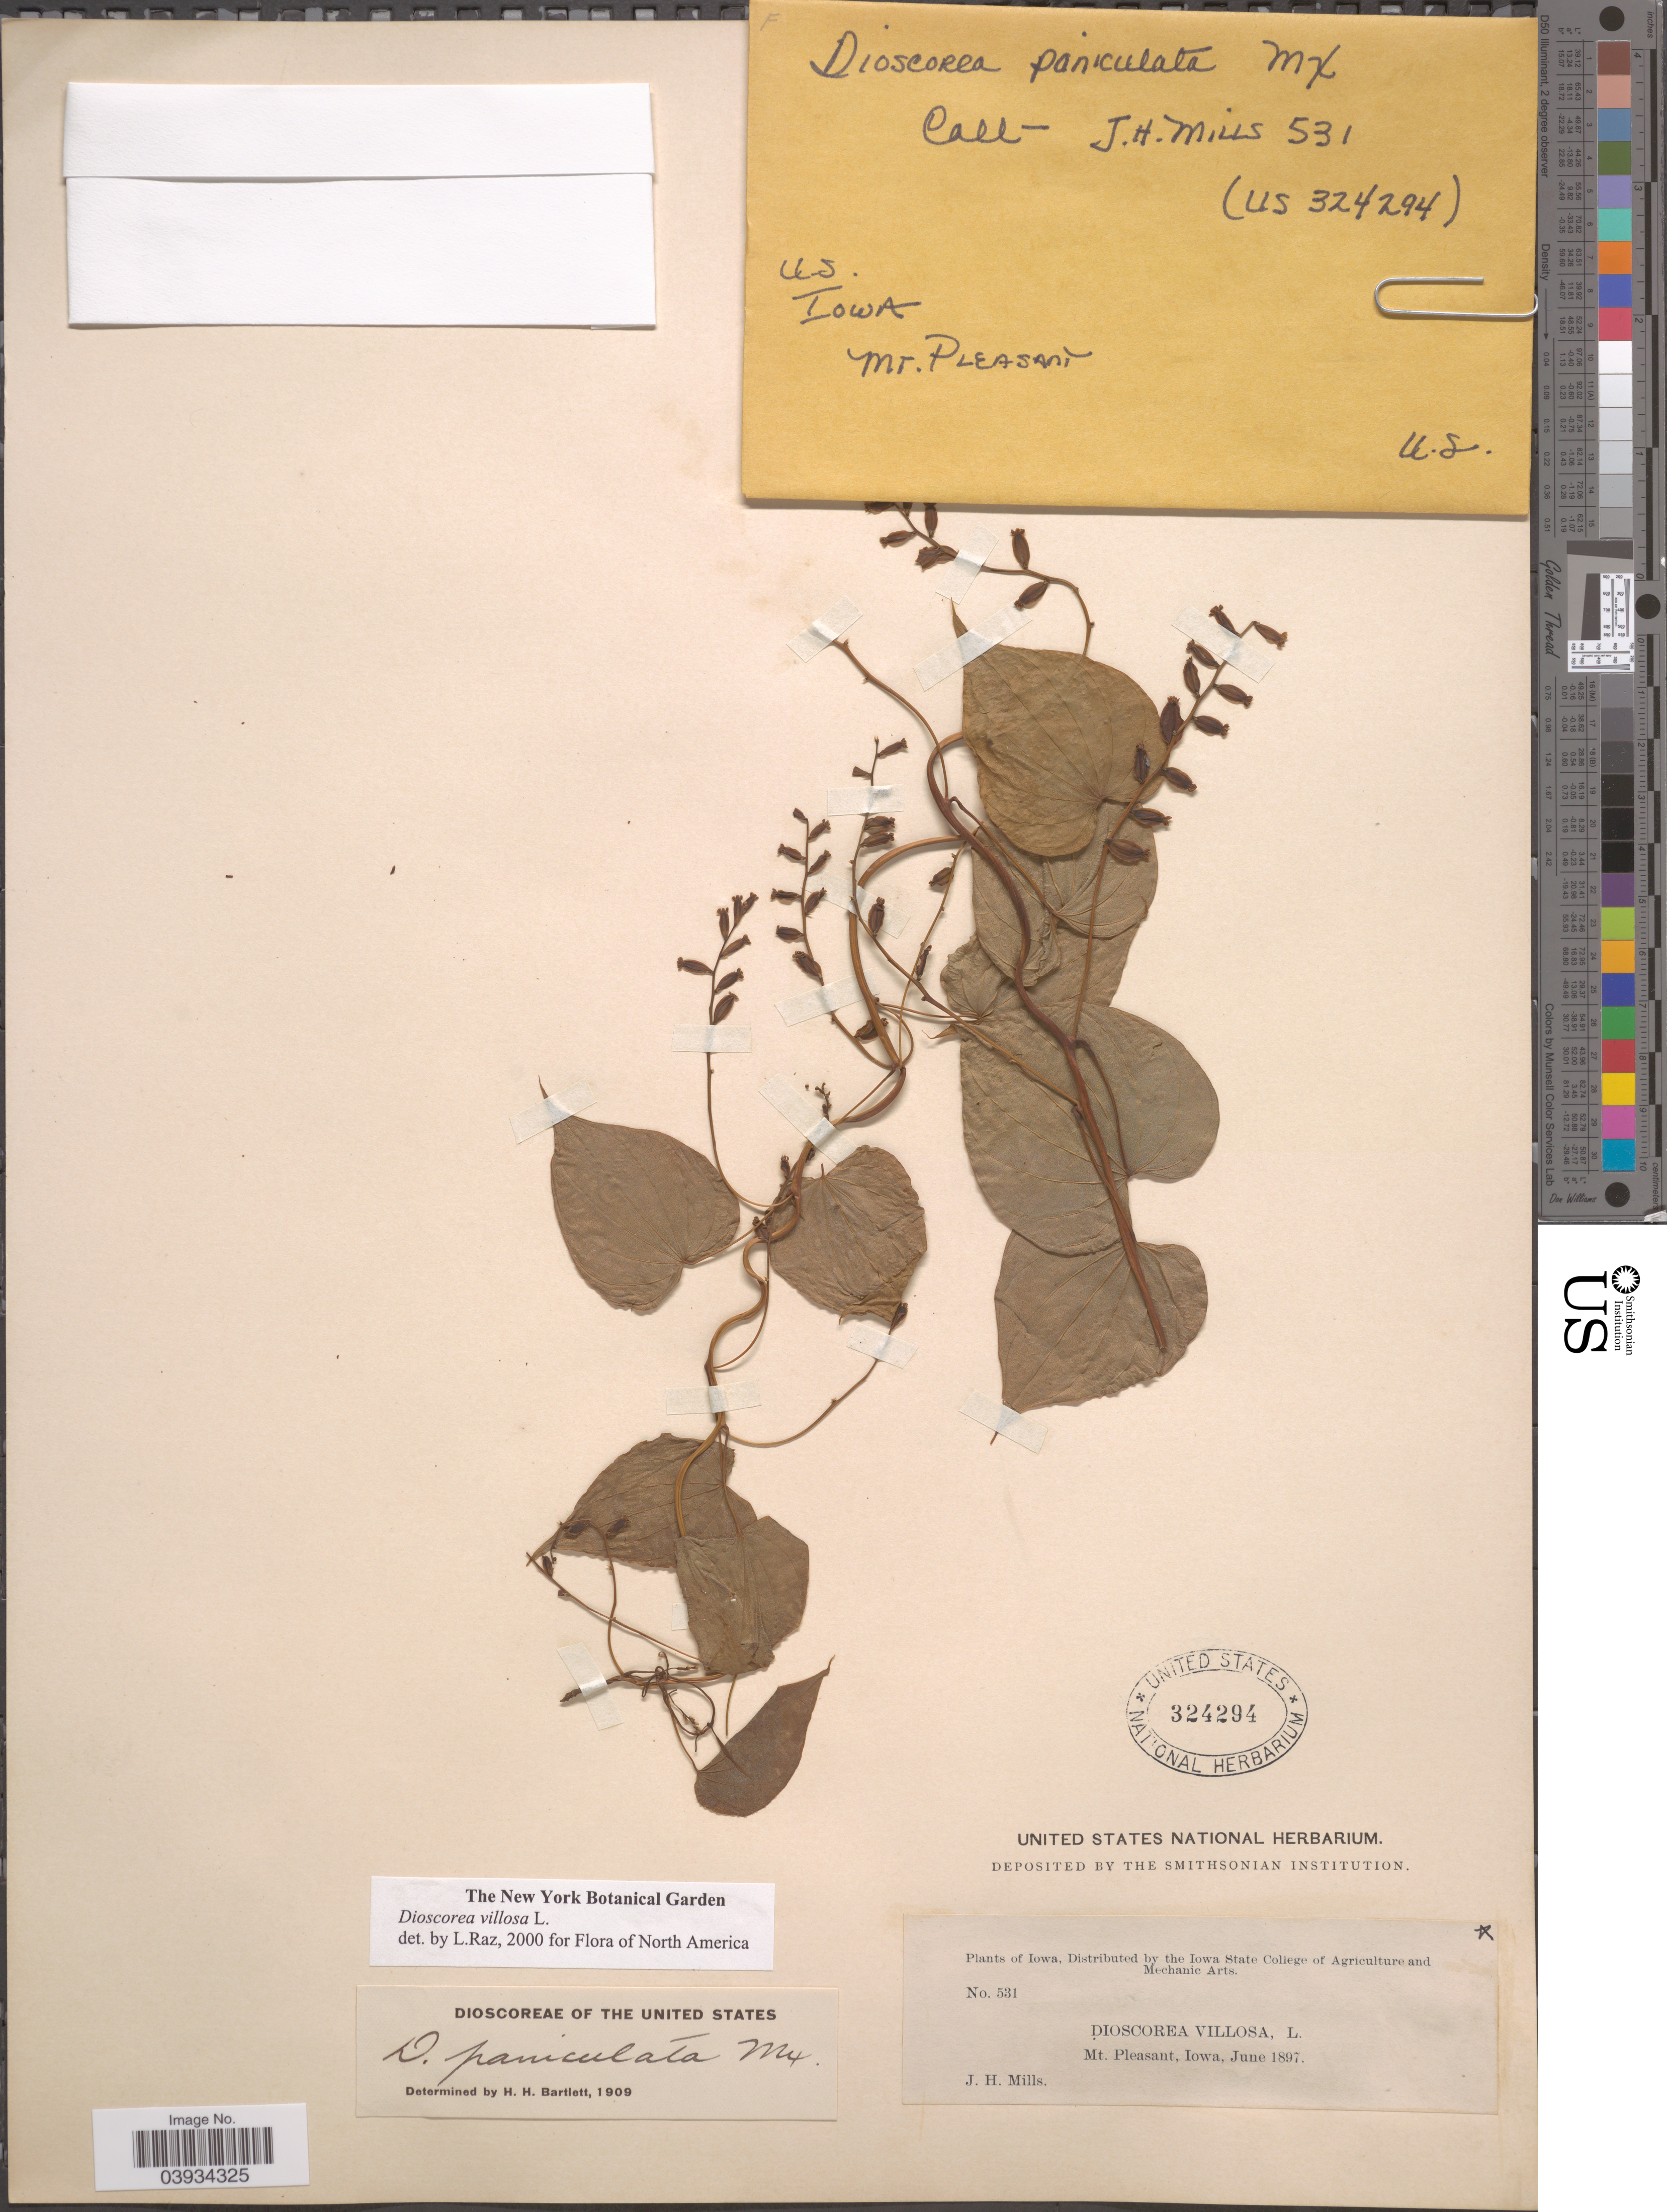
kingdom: Plantae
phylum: Tracheophyta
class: Liliopsida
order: Dioscoreales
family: Dioscoreaceae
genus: Dioscorea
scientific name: Dioscorea villosa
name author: L.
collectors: J. Mills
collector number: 531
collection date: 1897-06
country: United States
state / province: Iowa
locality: Mt. Pleasant.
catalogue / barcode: US 324294